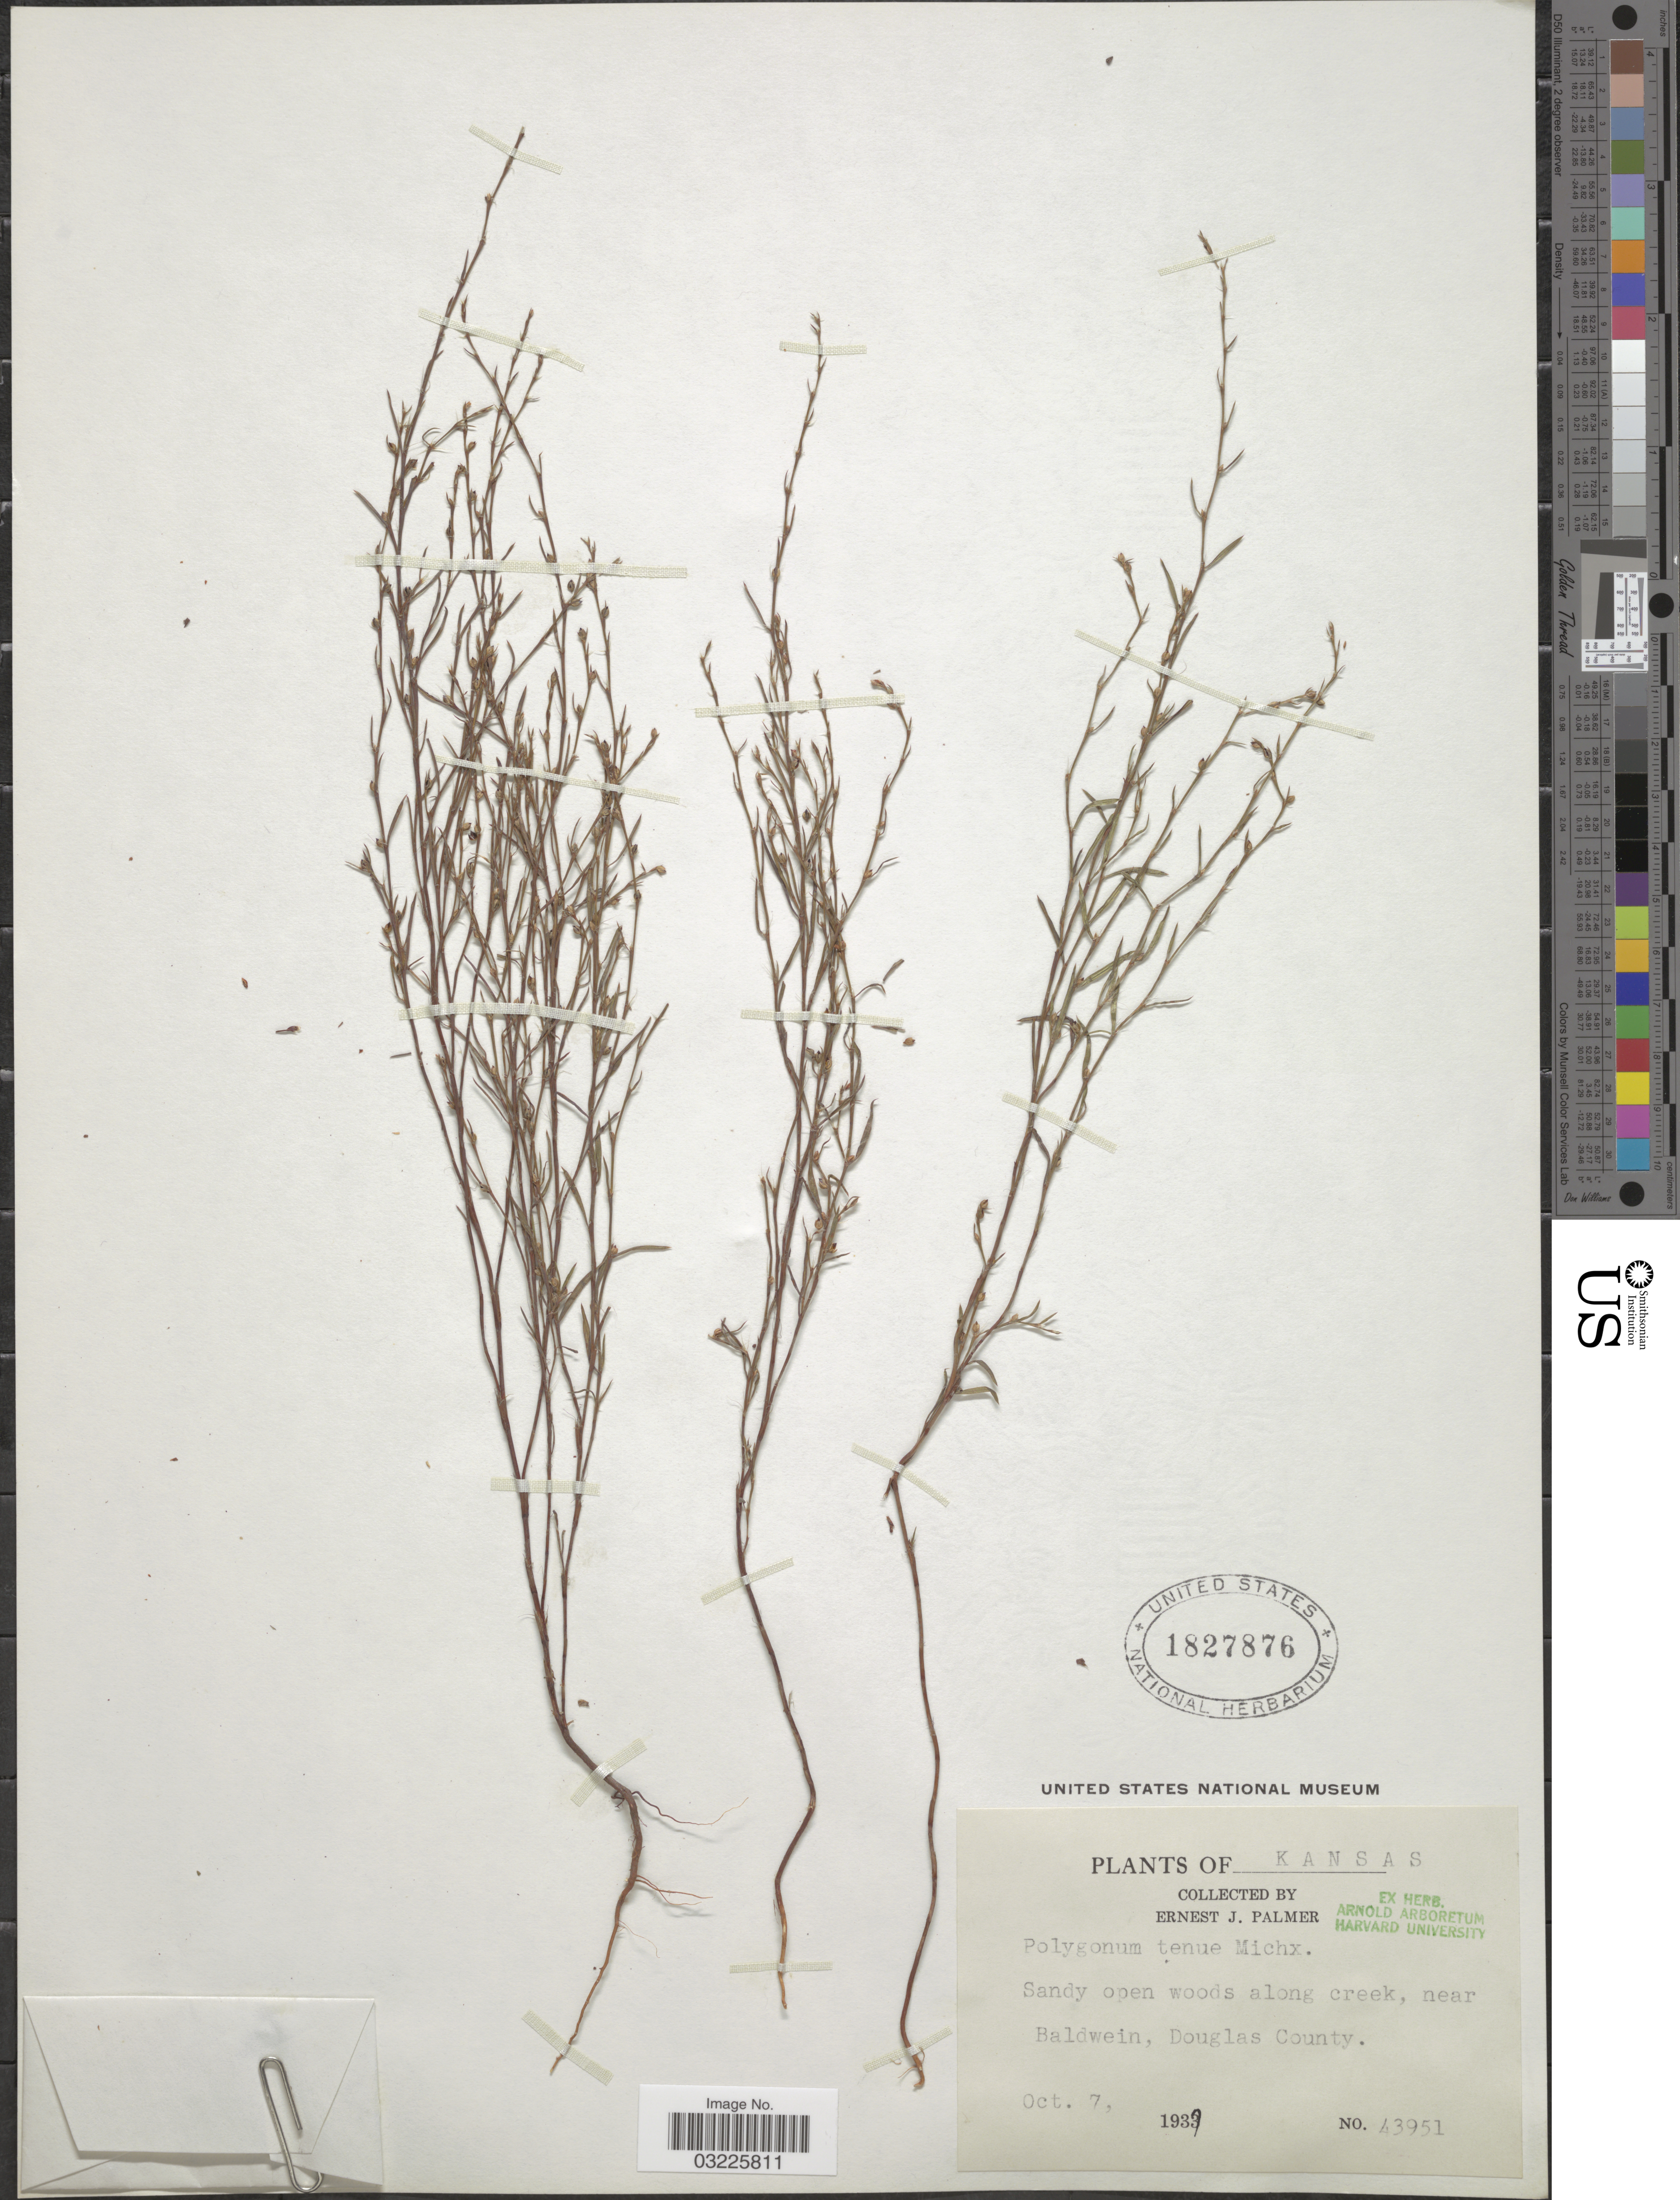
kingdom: Plantae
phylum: Tracheophyta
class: Magnoliopsida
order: Caryophyllales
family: Polygonaceae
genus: Polygonum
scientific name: Polygonum tenue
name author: F. Michx.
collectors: E. J. Palmer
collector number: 43951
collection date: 1937-10-07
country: United States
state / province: Kansas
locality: Near Baldwein, Douglas County.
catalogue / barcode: US 1827876